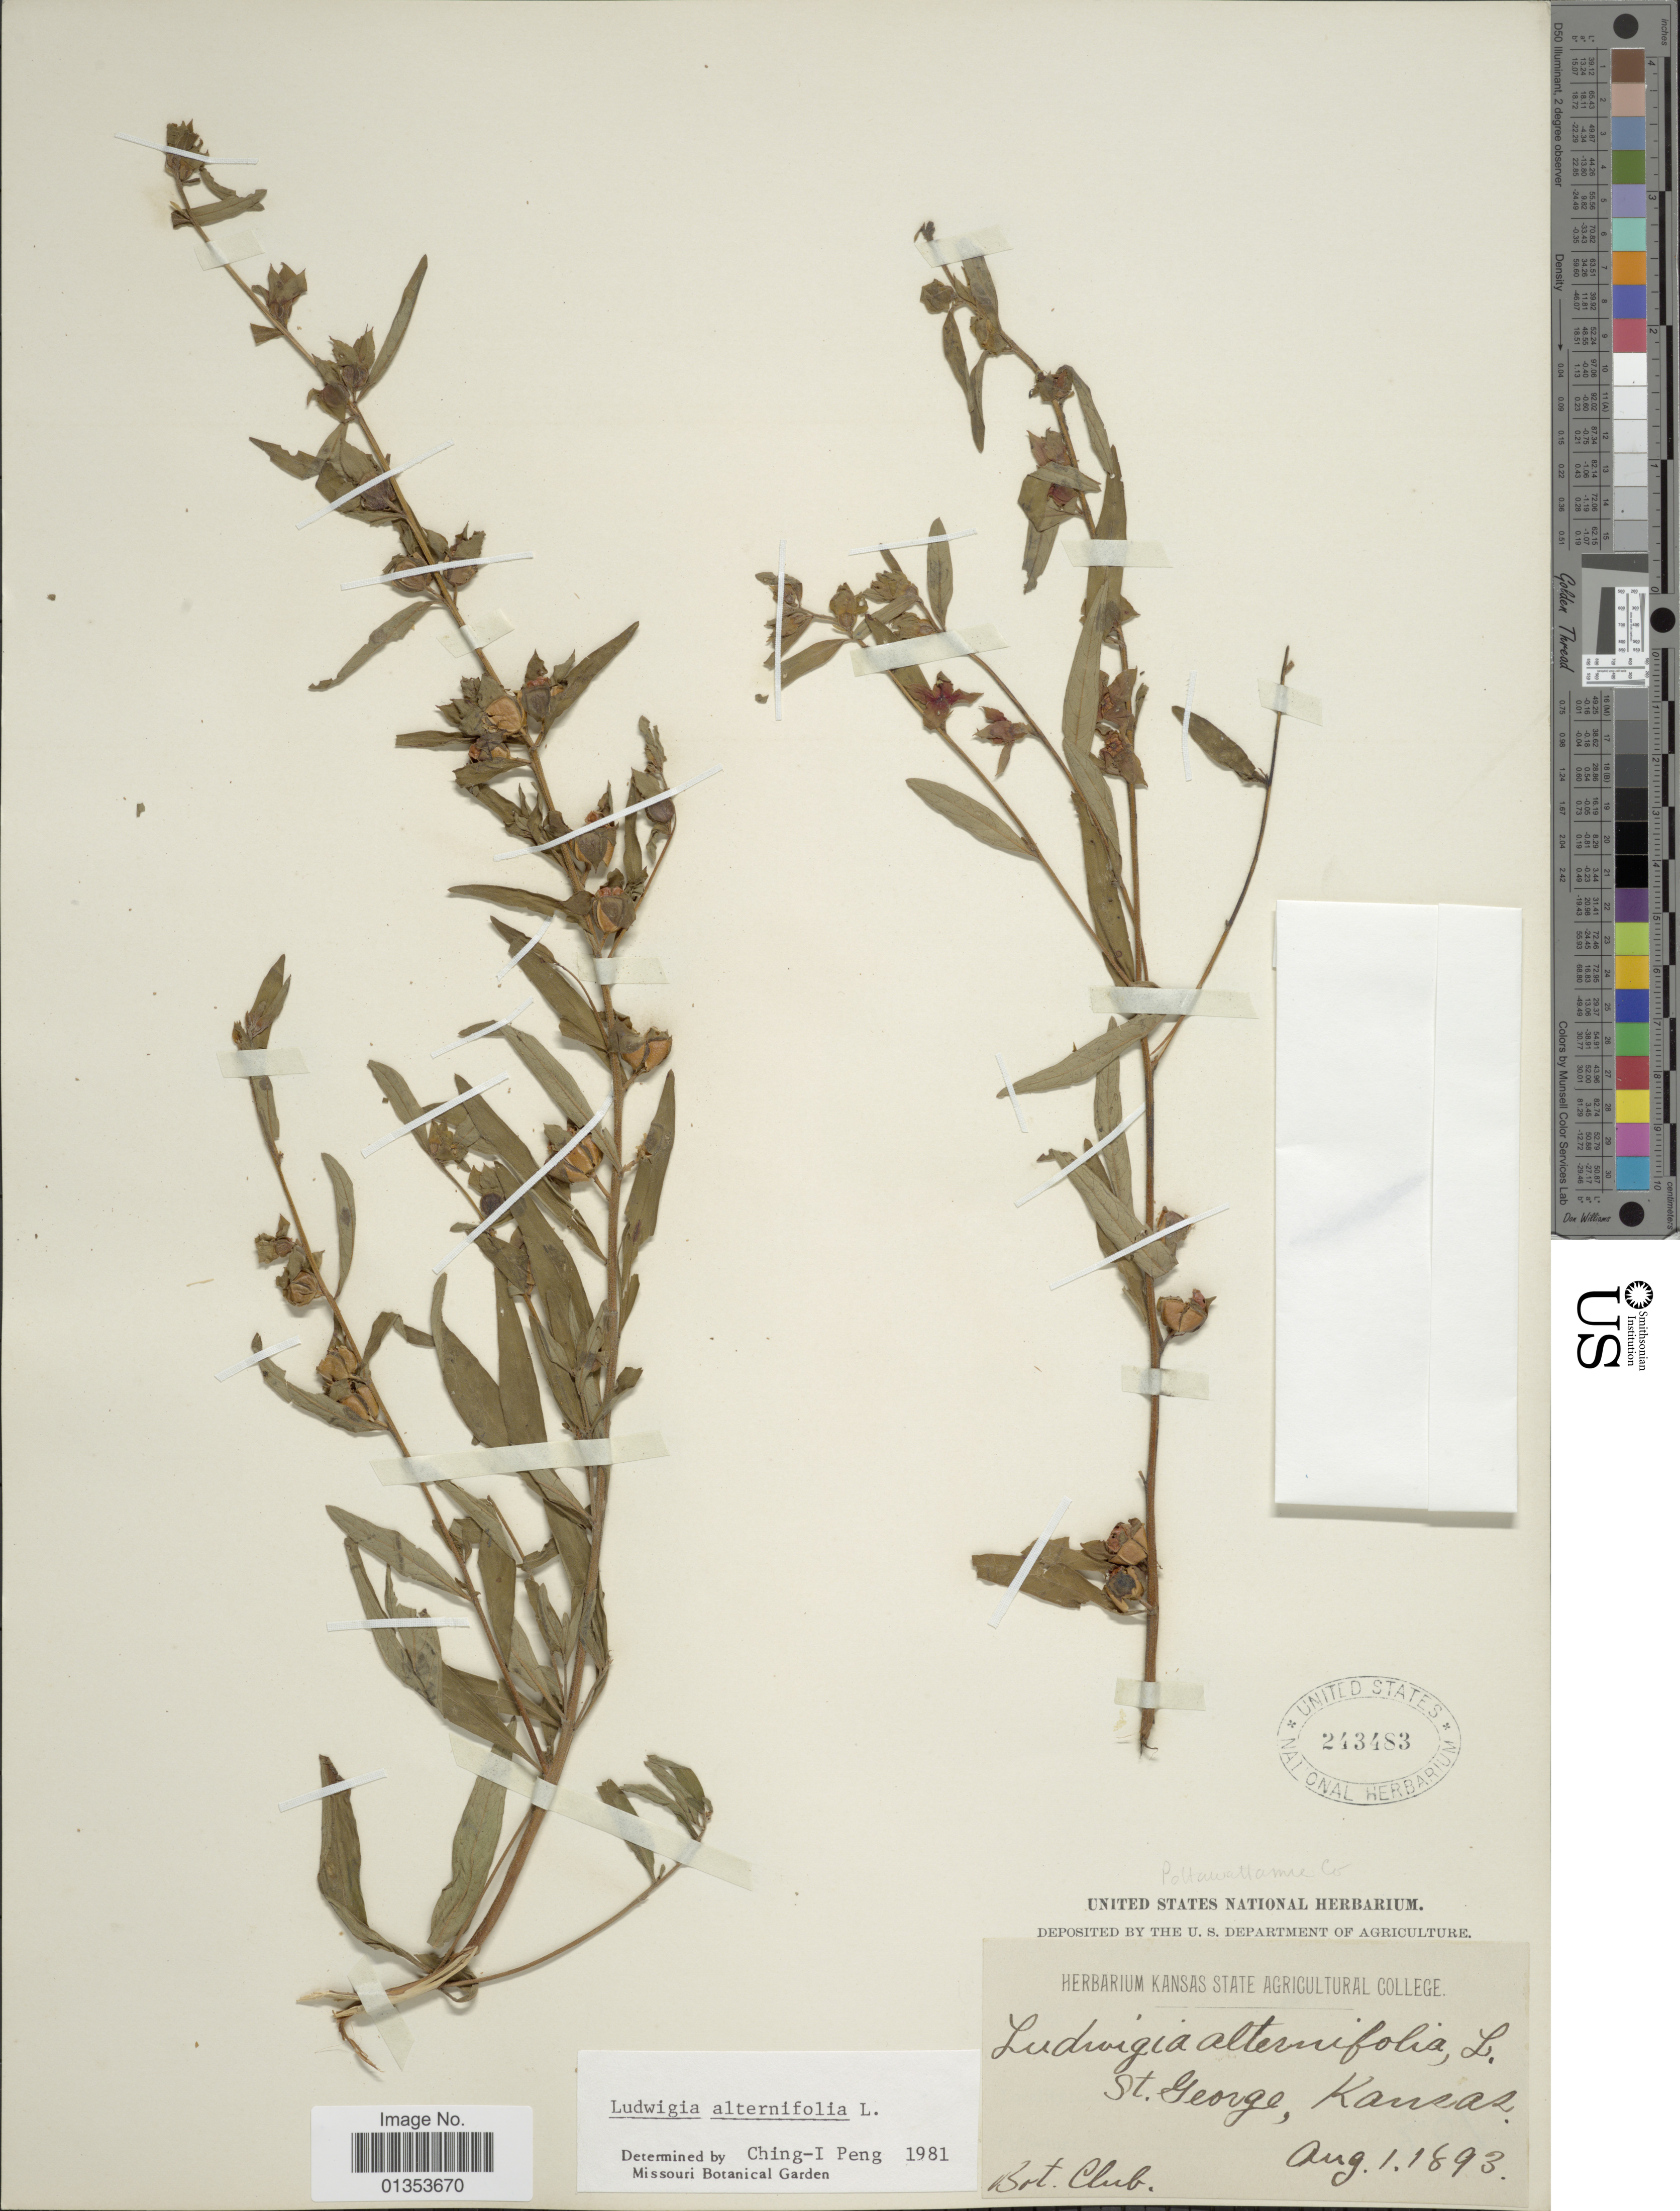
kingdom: Plantae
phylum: Tracheophyta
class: Magnoliopsida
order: Myrtales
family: Onagraceae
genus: Ludwigia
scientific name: Ludwigia alternifolia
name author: L.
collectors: Bot. Club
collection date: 1893-08-01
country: United States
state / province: Kansas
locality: St. George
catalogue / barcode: US 243483